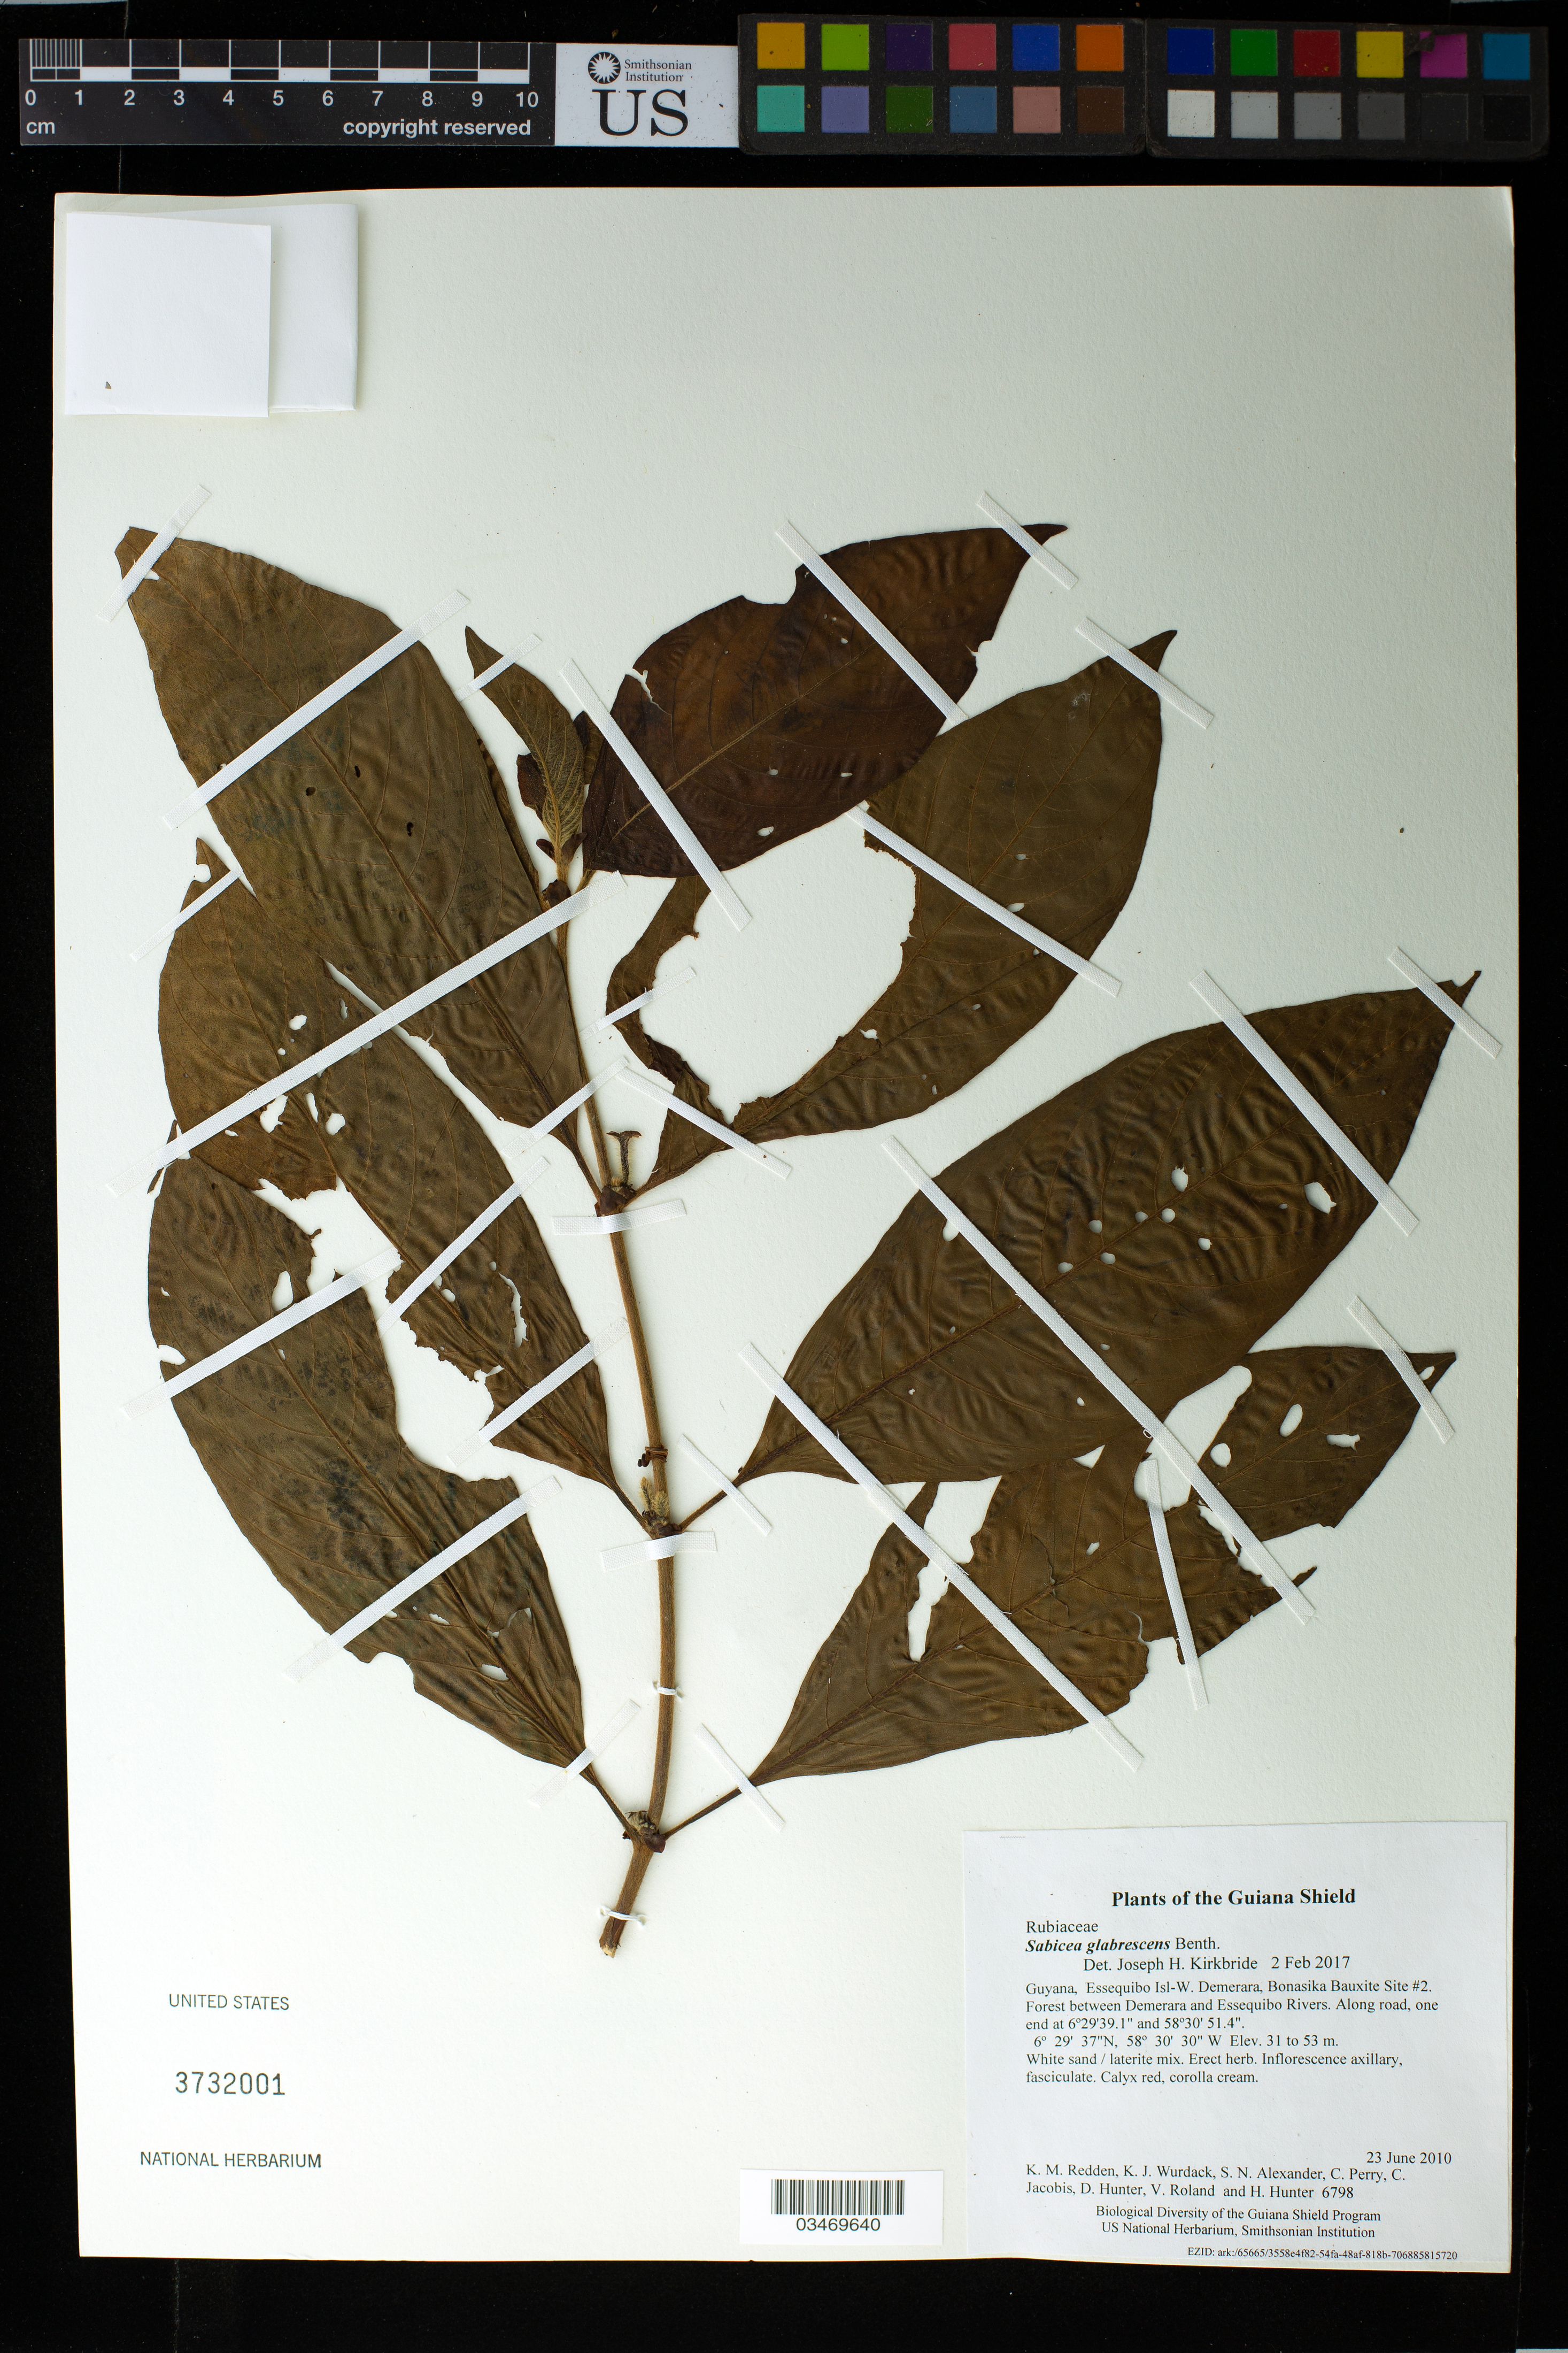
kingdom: Plantae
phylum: Tracheophyta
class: Magnoliopsida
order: Gentianales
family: Rubiaceae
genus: Sabicea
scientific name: Sabicea glabrescens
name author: Benth.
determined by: Kirkbride, J. H.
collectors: K. M. Redden, K. Wurdack, S. N. Alexander, C. Perry, C. Jacobis, D. Hunter, V. Roland & H. Hunter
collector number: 6798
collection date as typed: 23 June 2010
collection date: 2010-06-23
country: Guyana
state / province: Essequibo Isl-W. Demerara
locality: Bonasika Bauxite Site #2. Forest between Demerara and Essequibo Rivers. Along road, one end at 6º29'39.1" and 58º30' 51.4"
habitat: White sand / laterite mix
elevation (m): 31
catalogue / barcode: US 3732001